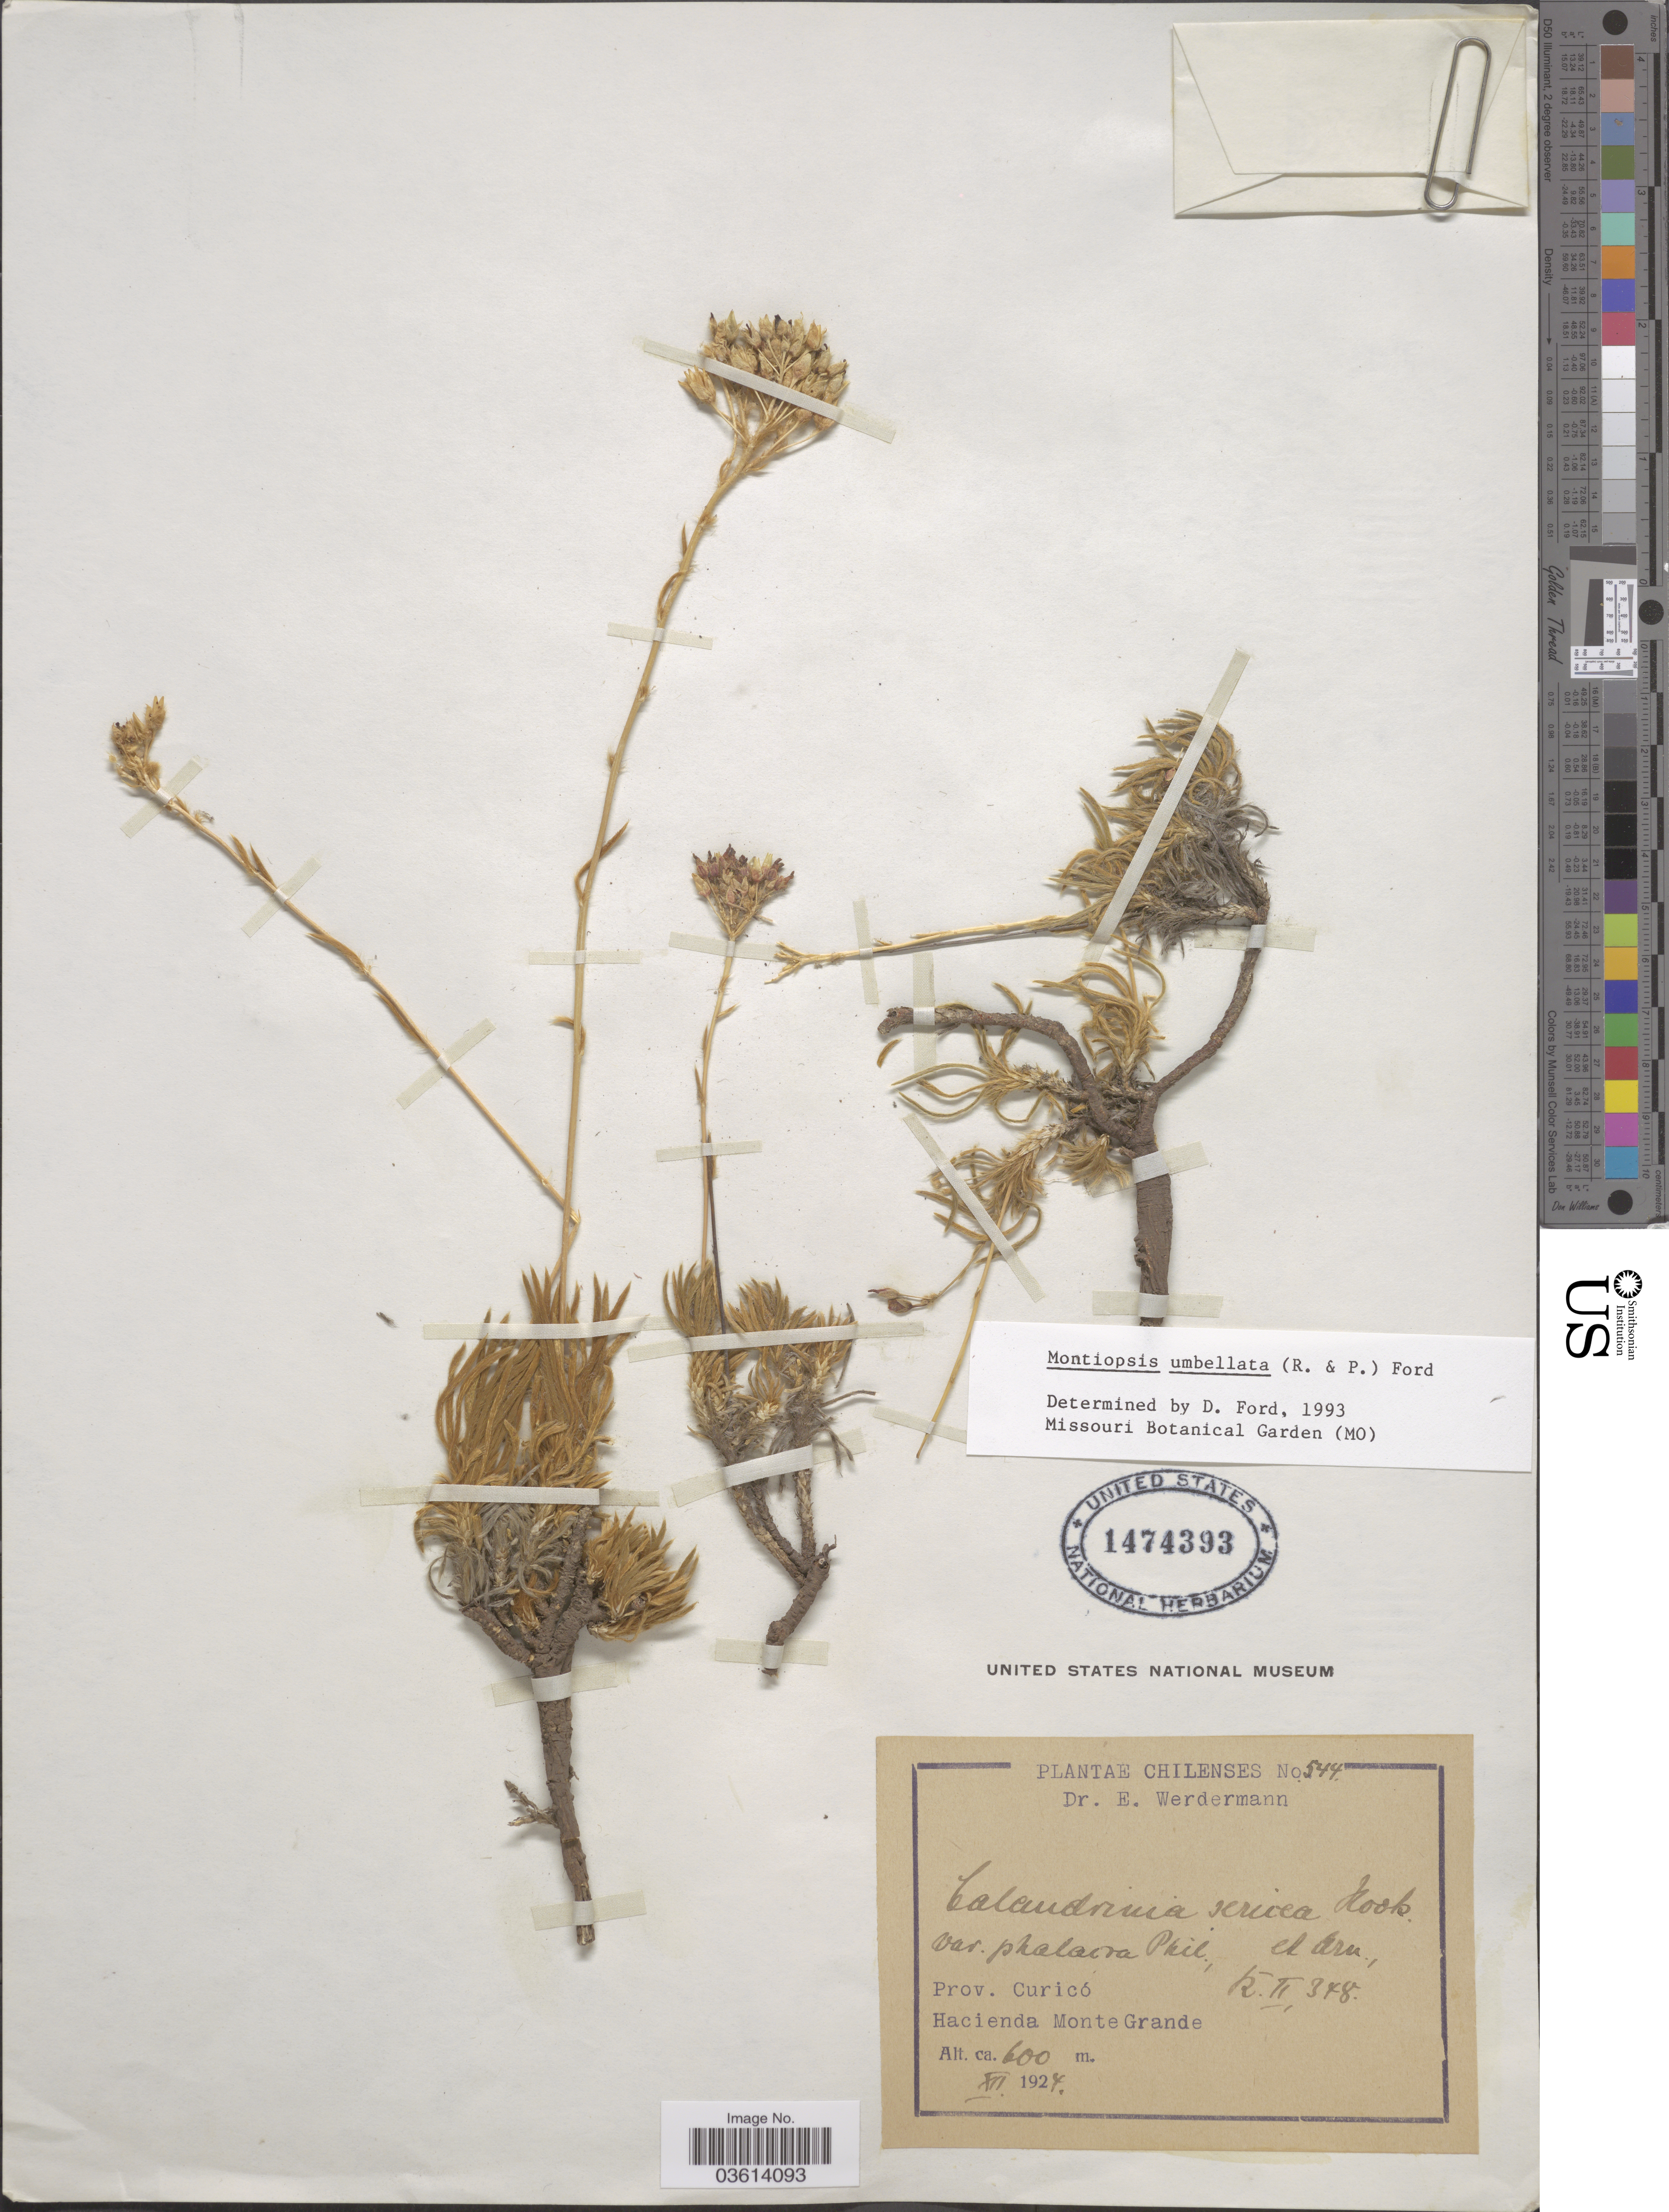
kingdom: Plantae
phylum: Tracheophyta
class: Magnoliopsida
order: Caryophyllales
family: Montiaceae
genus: Montiopsis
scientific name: Montiopsis umbellata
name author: (Ruiz & Pav.) D.I. Ford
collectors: E. Werdermann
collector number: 544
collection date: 1924-12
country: Chile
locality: Prov. Curicó. Hacienda Monte Grande.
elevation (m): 600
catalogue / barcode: US 1474393